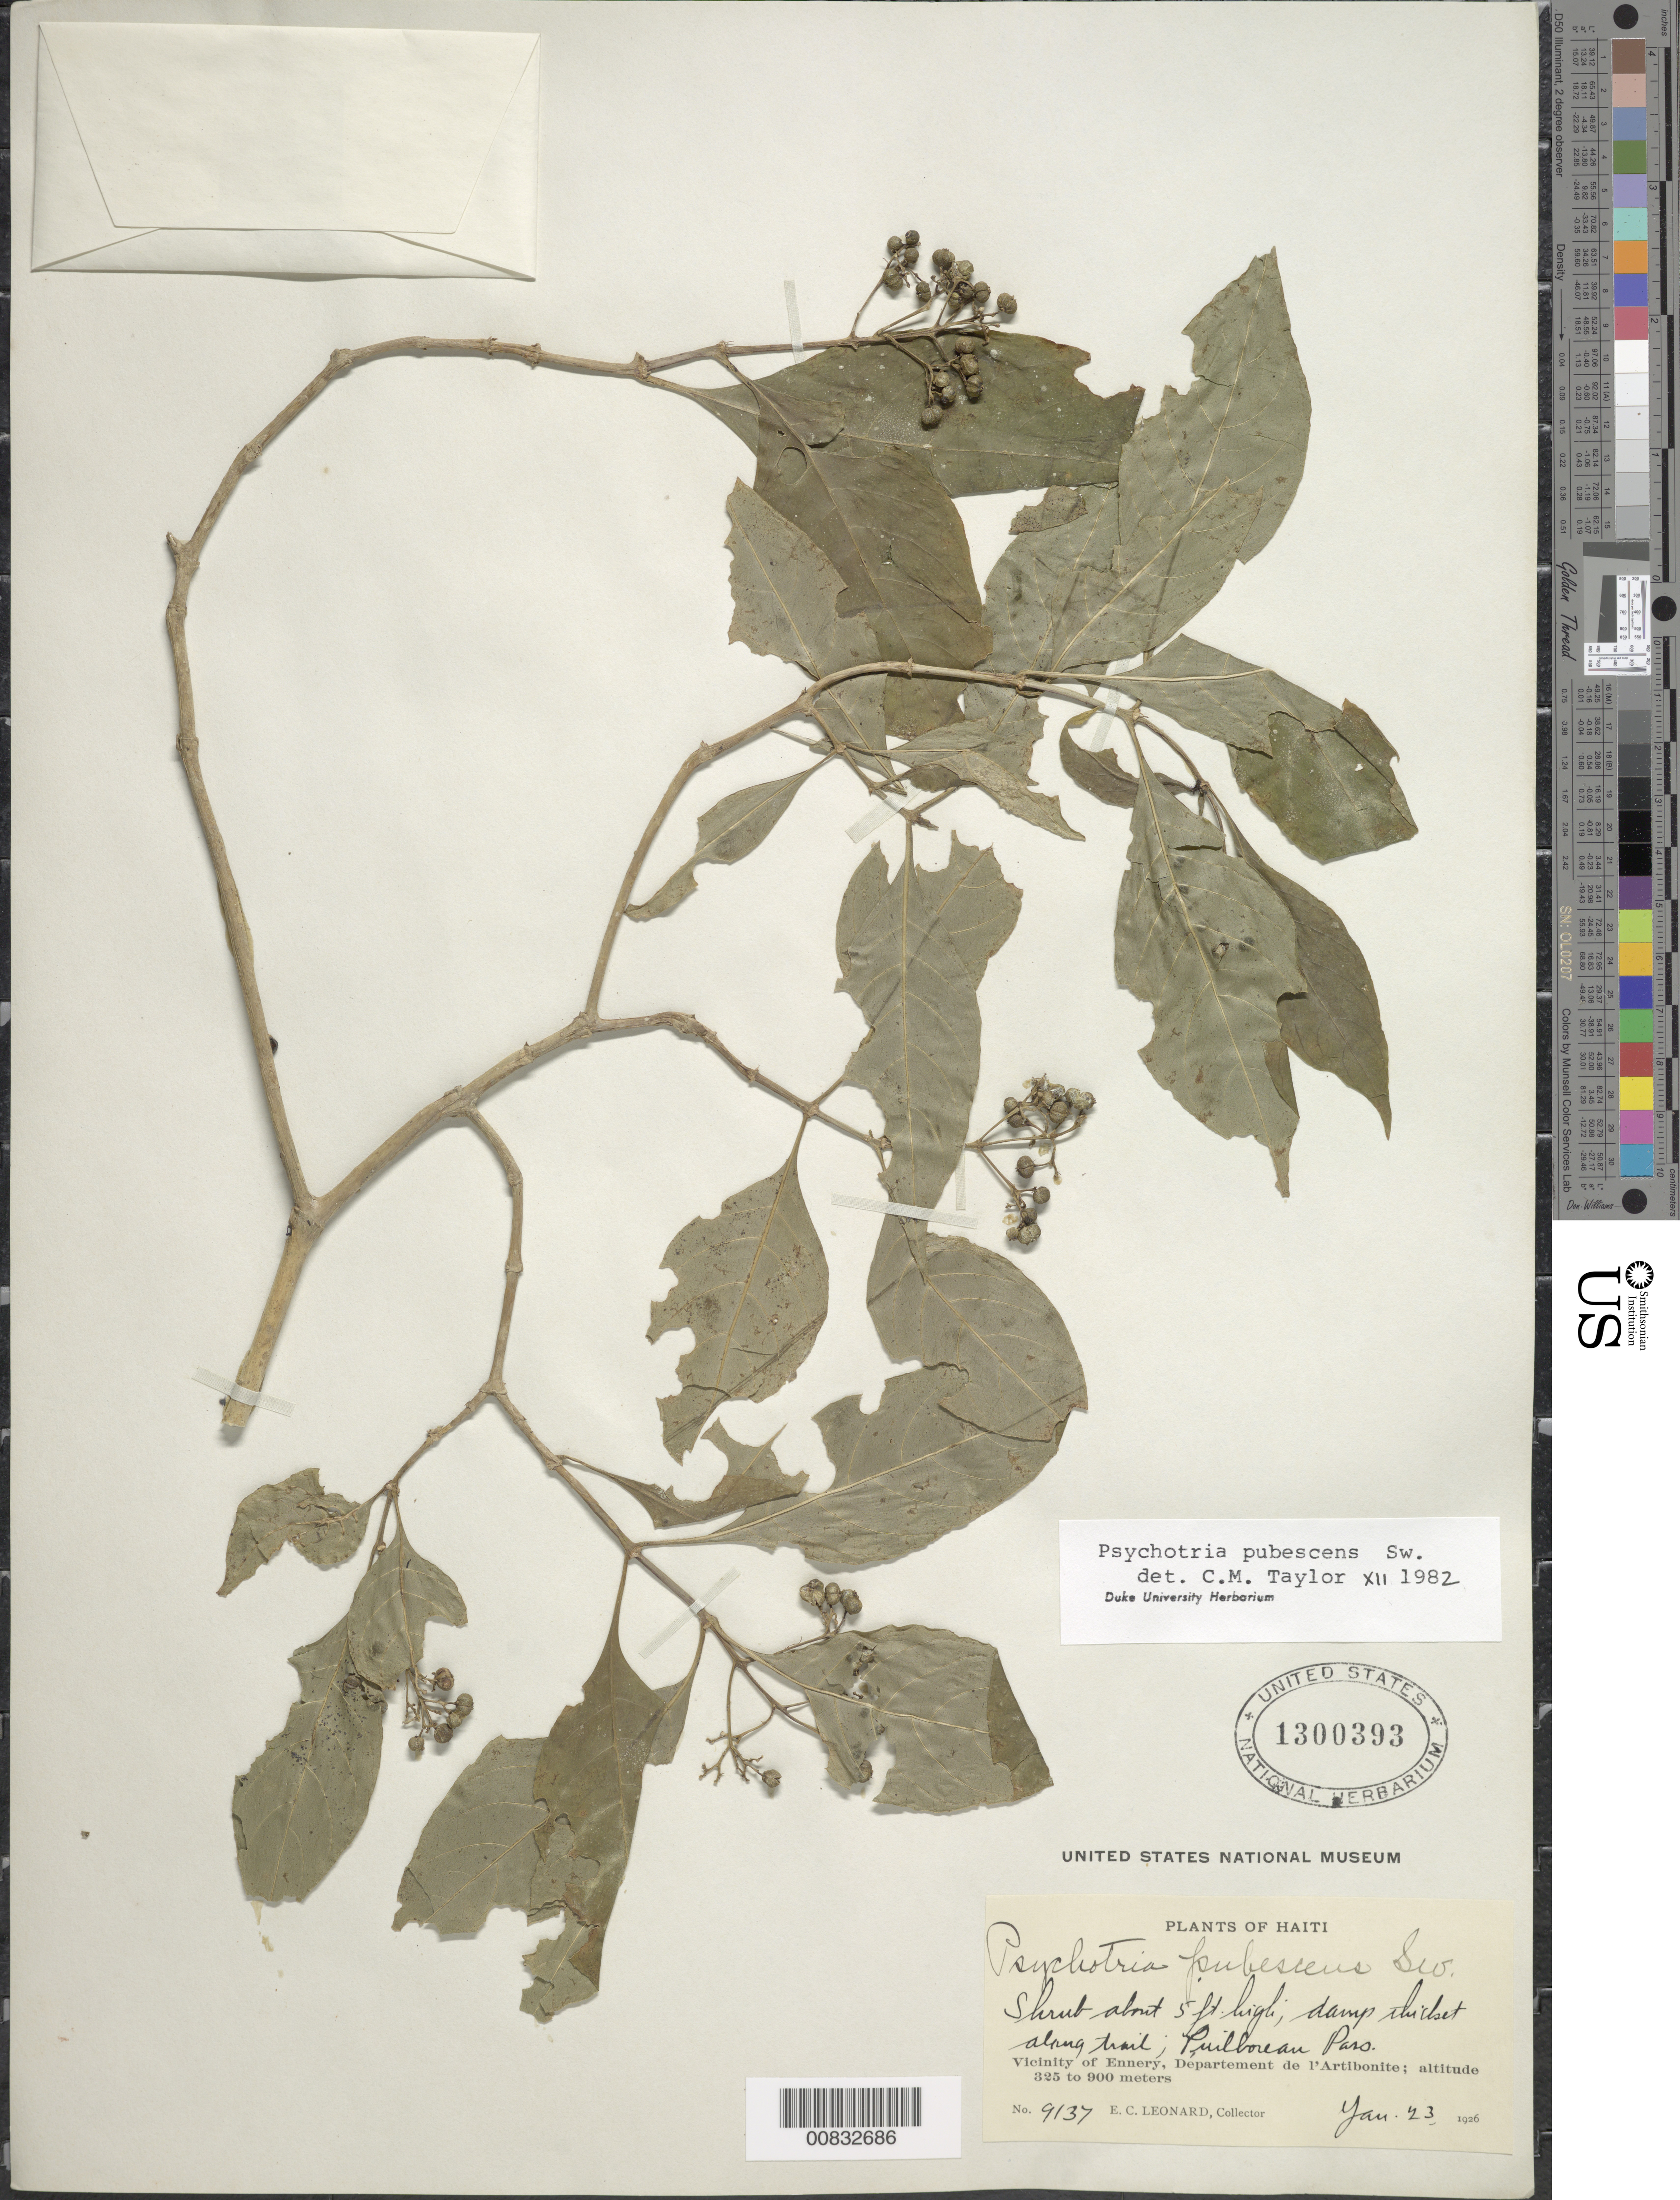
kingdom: Plantae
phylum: Tracheophyta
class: Magnoliopsida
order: Gentianales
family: Rubiaceae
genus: Psychotria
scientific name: Psychotria pubescens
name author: Sw.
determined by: Taylor, Charlotte M.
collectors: E. C. Leonard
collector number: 9137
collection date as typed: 23 Jan 1926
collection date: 1926-01-23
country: Haiti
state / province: Artibonite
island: Hispaniola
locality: Vicinity of Ennery, Puilboreau Pass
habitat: Damp thicket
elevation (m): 325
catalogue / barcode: US 1300393